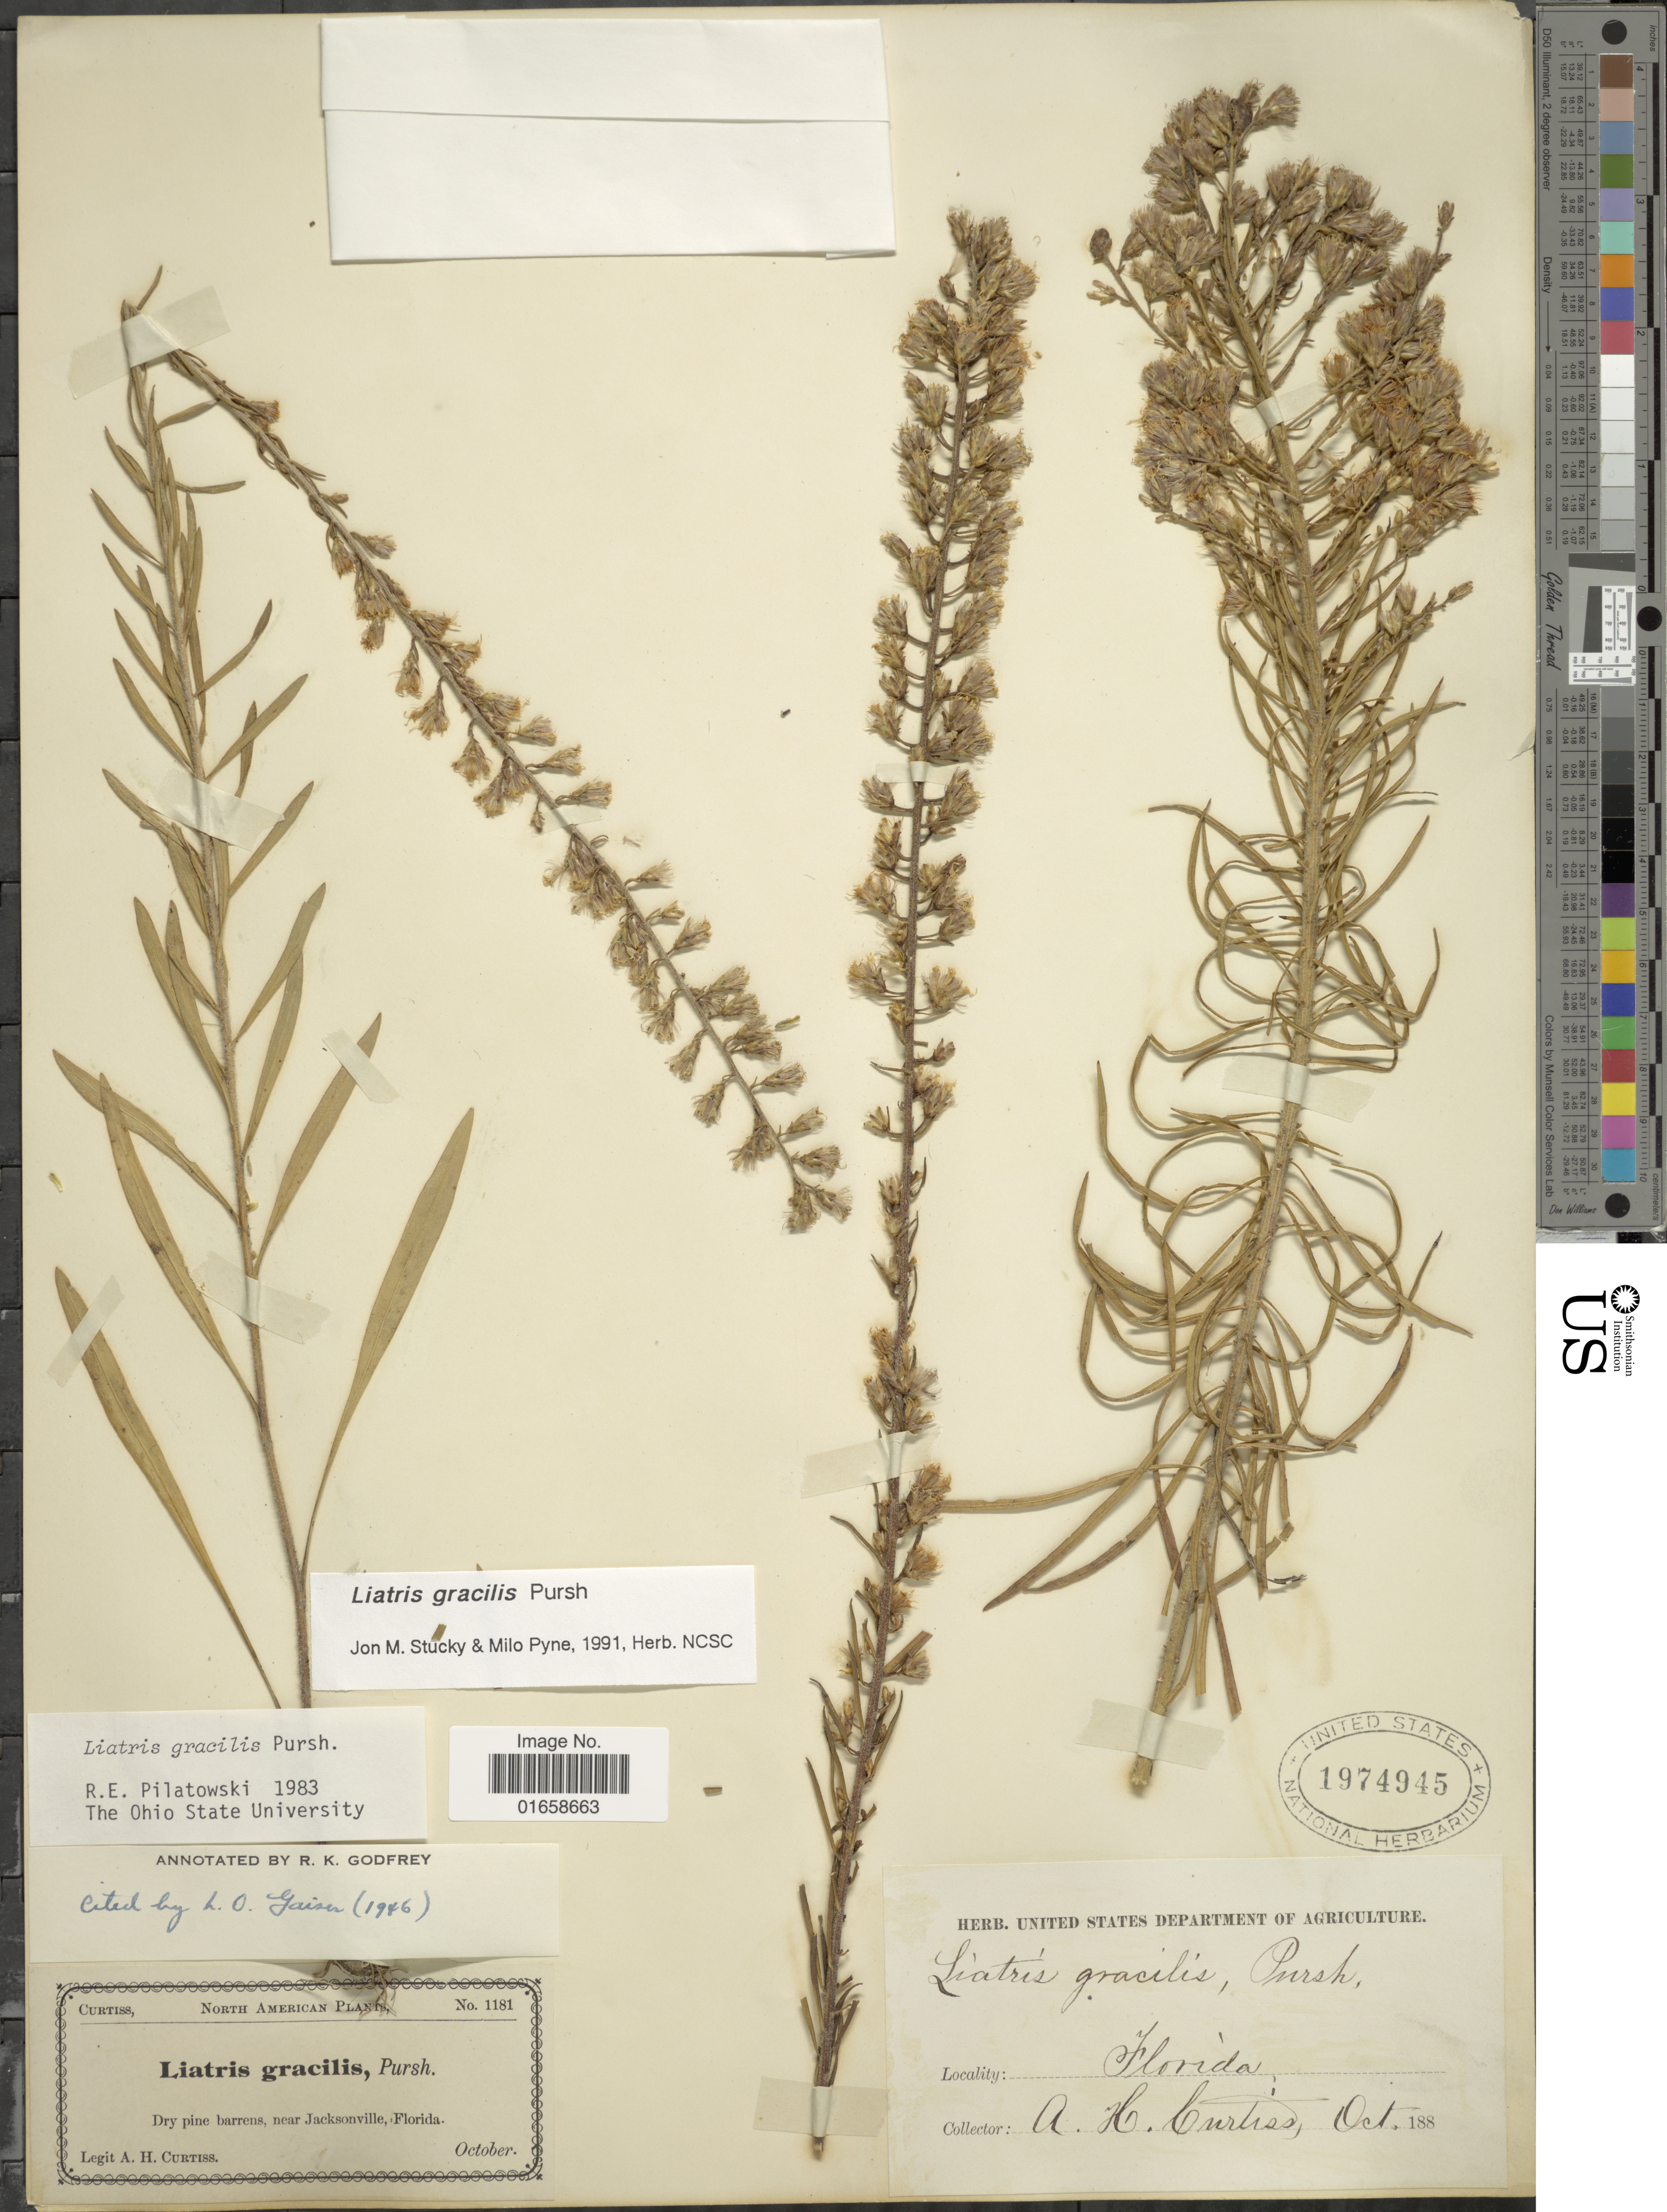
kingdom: Plantae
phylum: Tracheophyta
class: Magnoliopsida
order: Asterales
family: Asteraceae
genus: Liatris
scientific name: Liatris gracilis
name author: Pursh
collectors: A. H. Curtiss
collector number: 1181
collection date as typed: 188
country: United States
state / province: Florida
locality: Dry barrens, near Jacksonville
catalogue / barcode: US 1974945